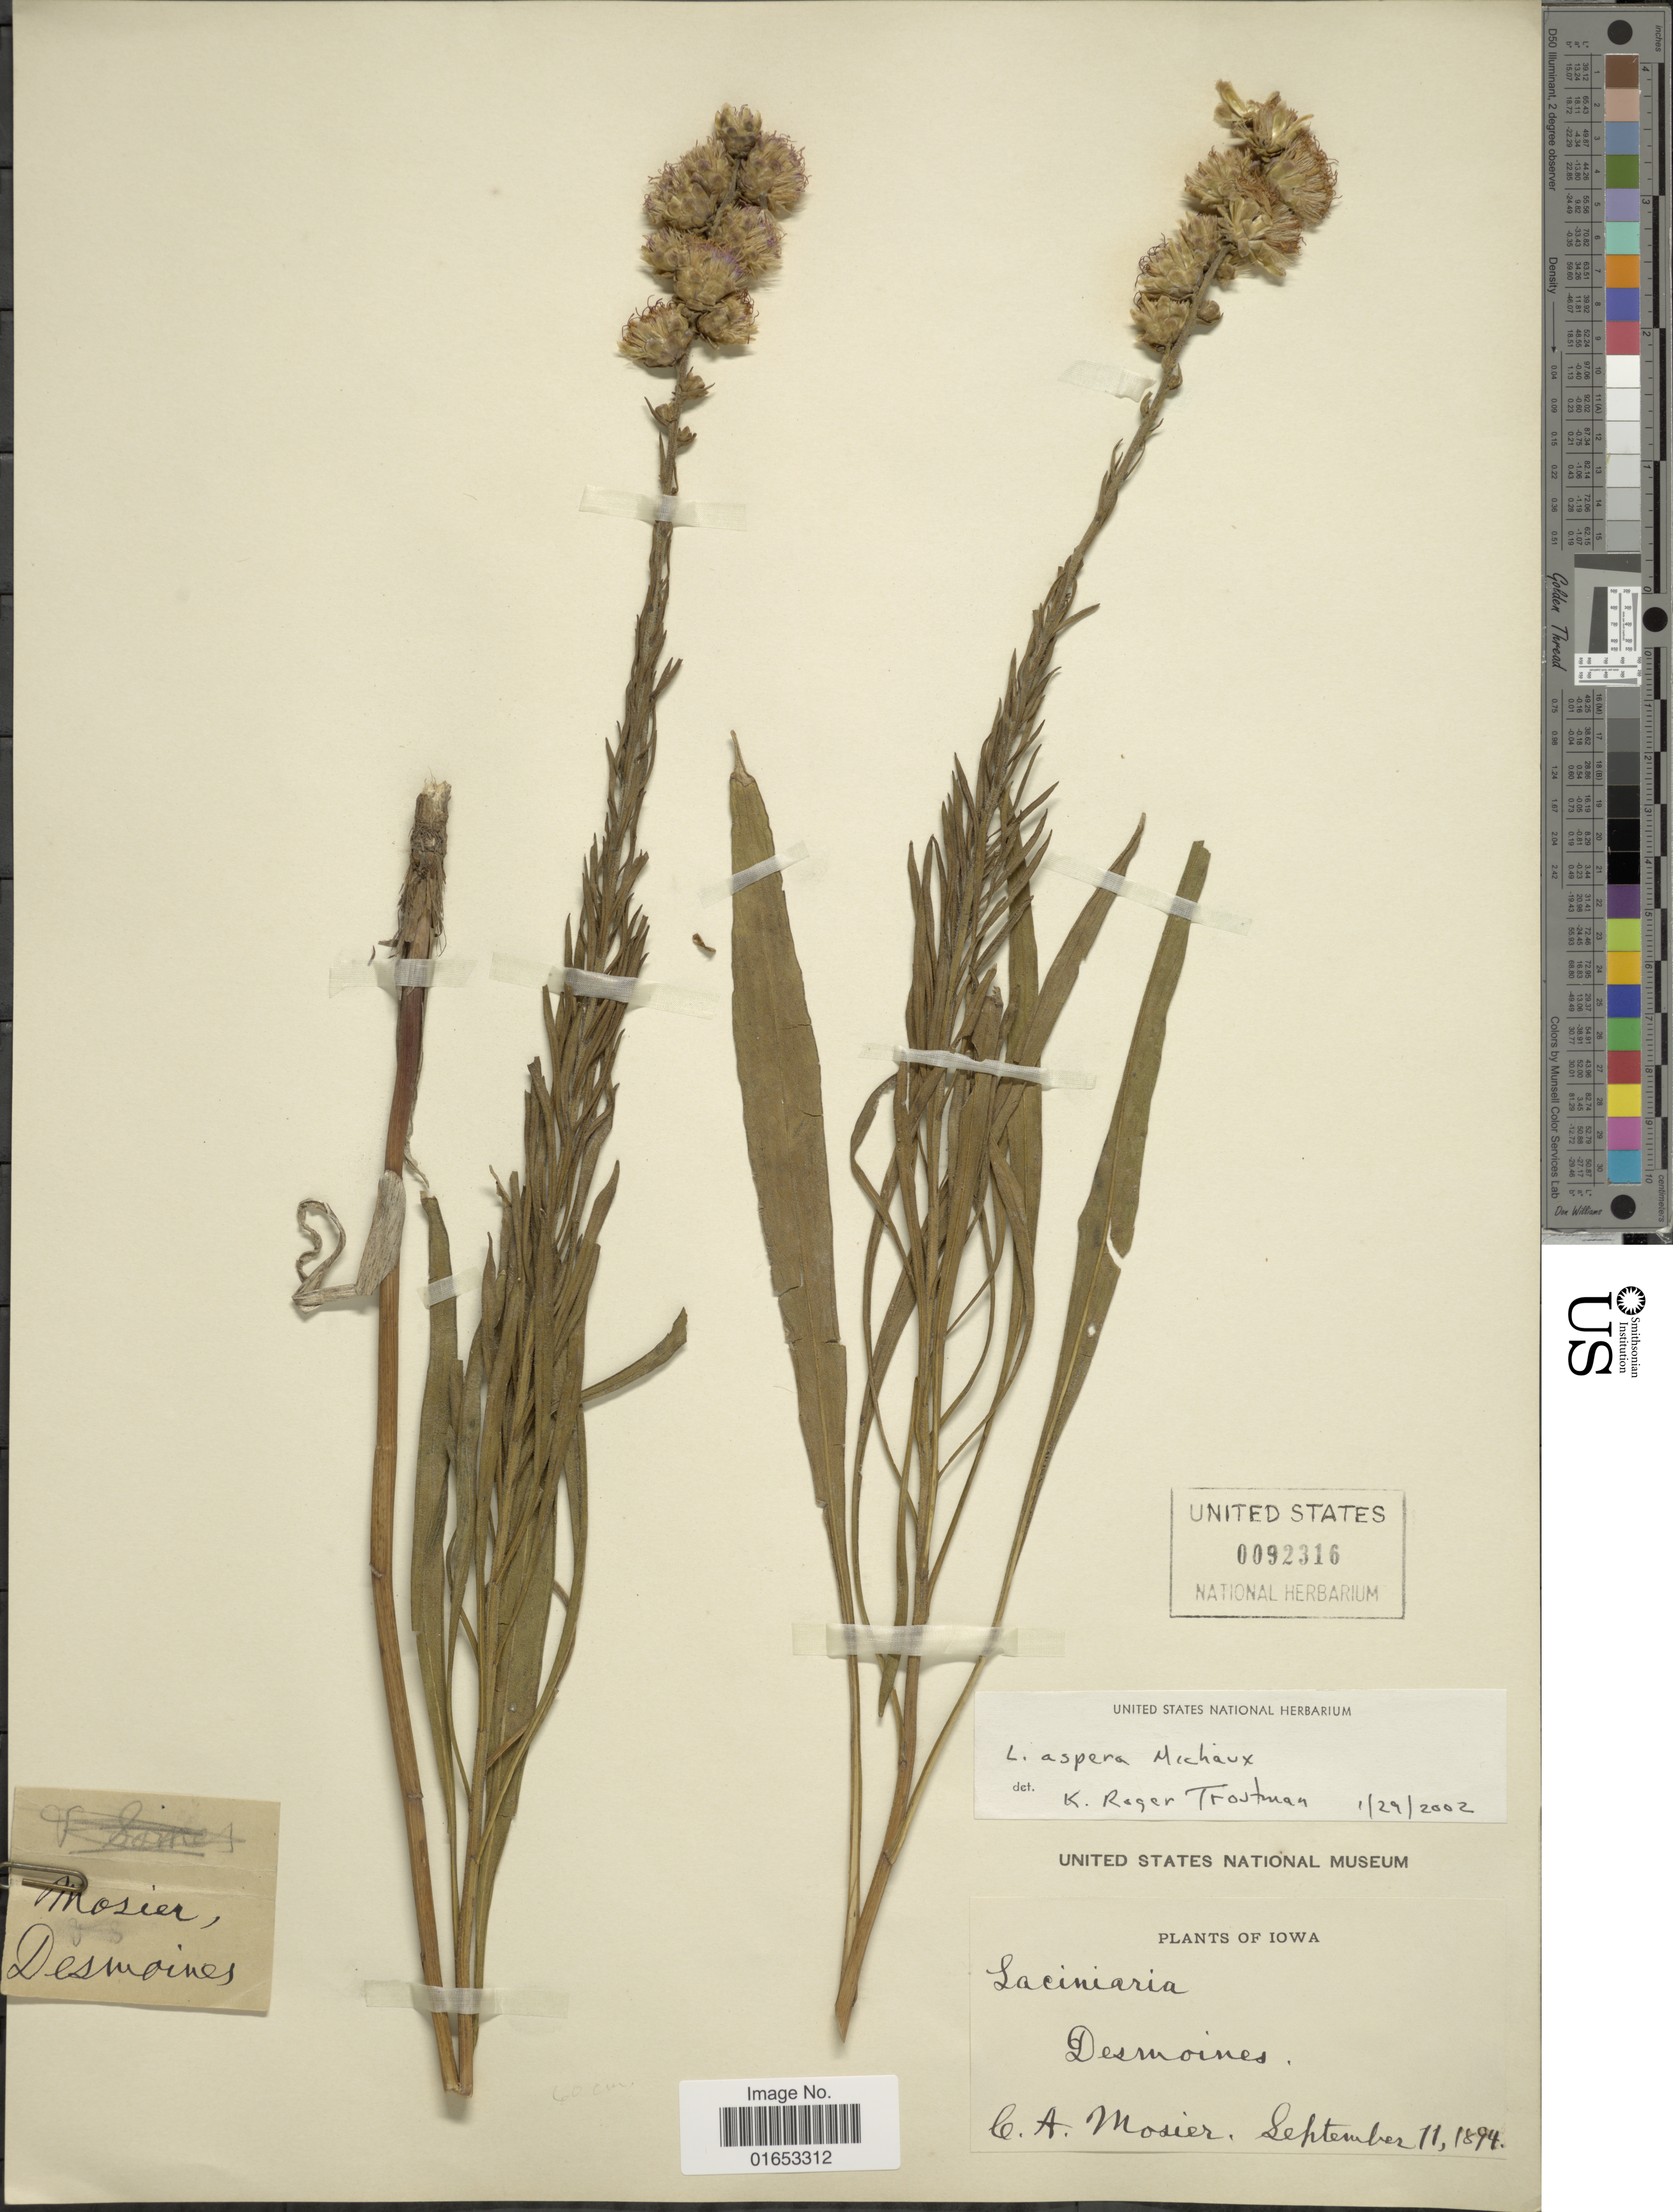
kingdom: Plantae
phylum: Tracheophyta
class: Magnoliopsida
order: Asterales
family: Asteraceae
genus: Liatris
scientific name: Liatris aspera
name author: Michx.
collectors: C. A. Mosier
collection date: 1894-09-11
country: United States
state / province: Iowa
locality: Des Moines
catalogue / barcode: US 92316